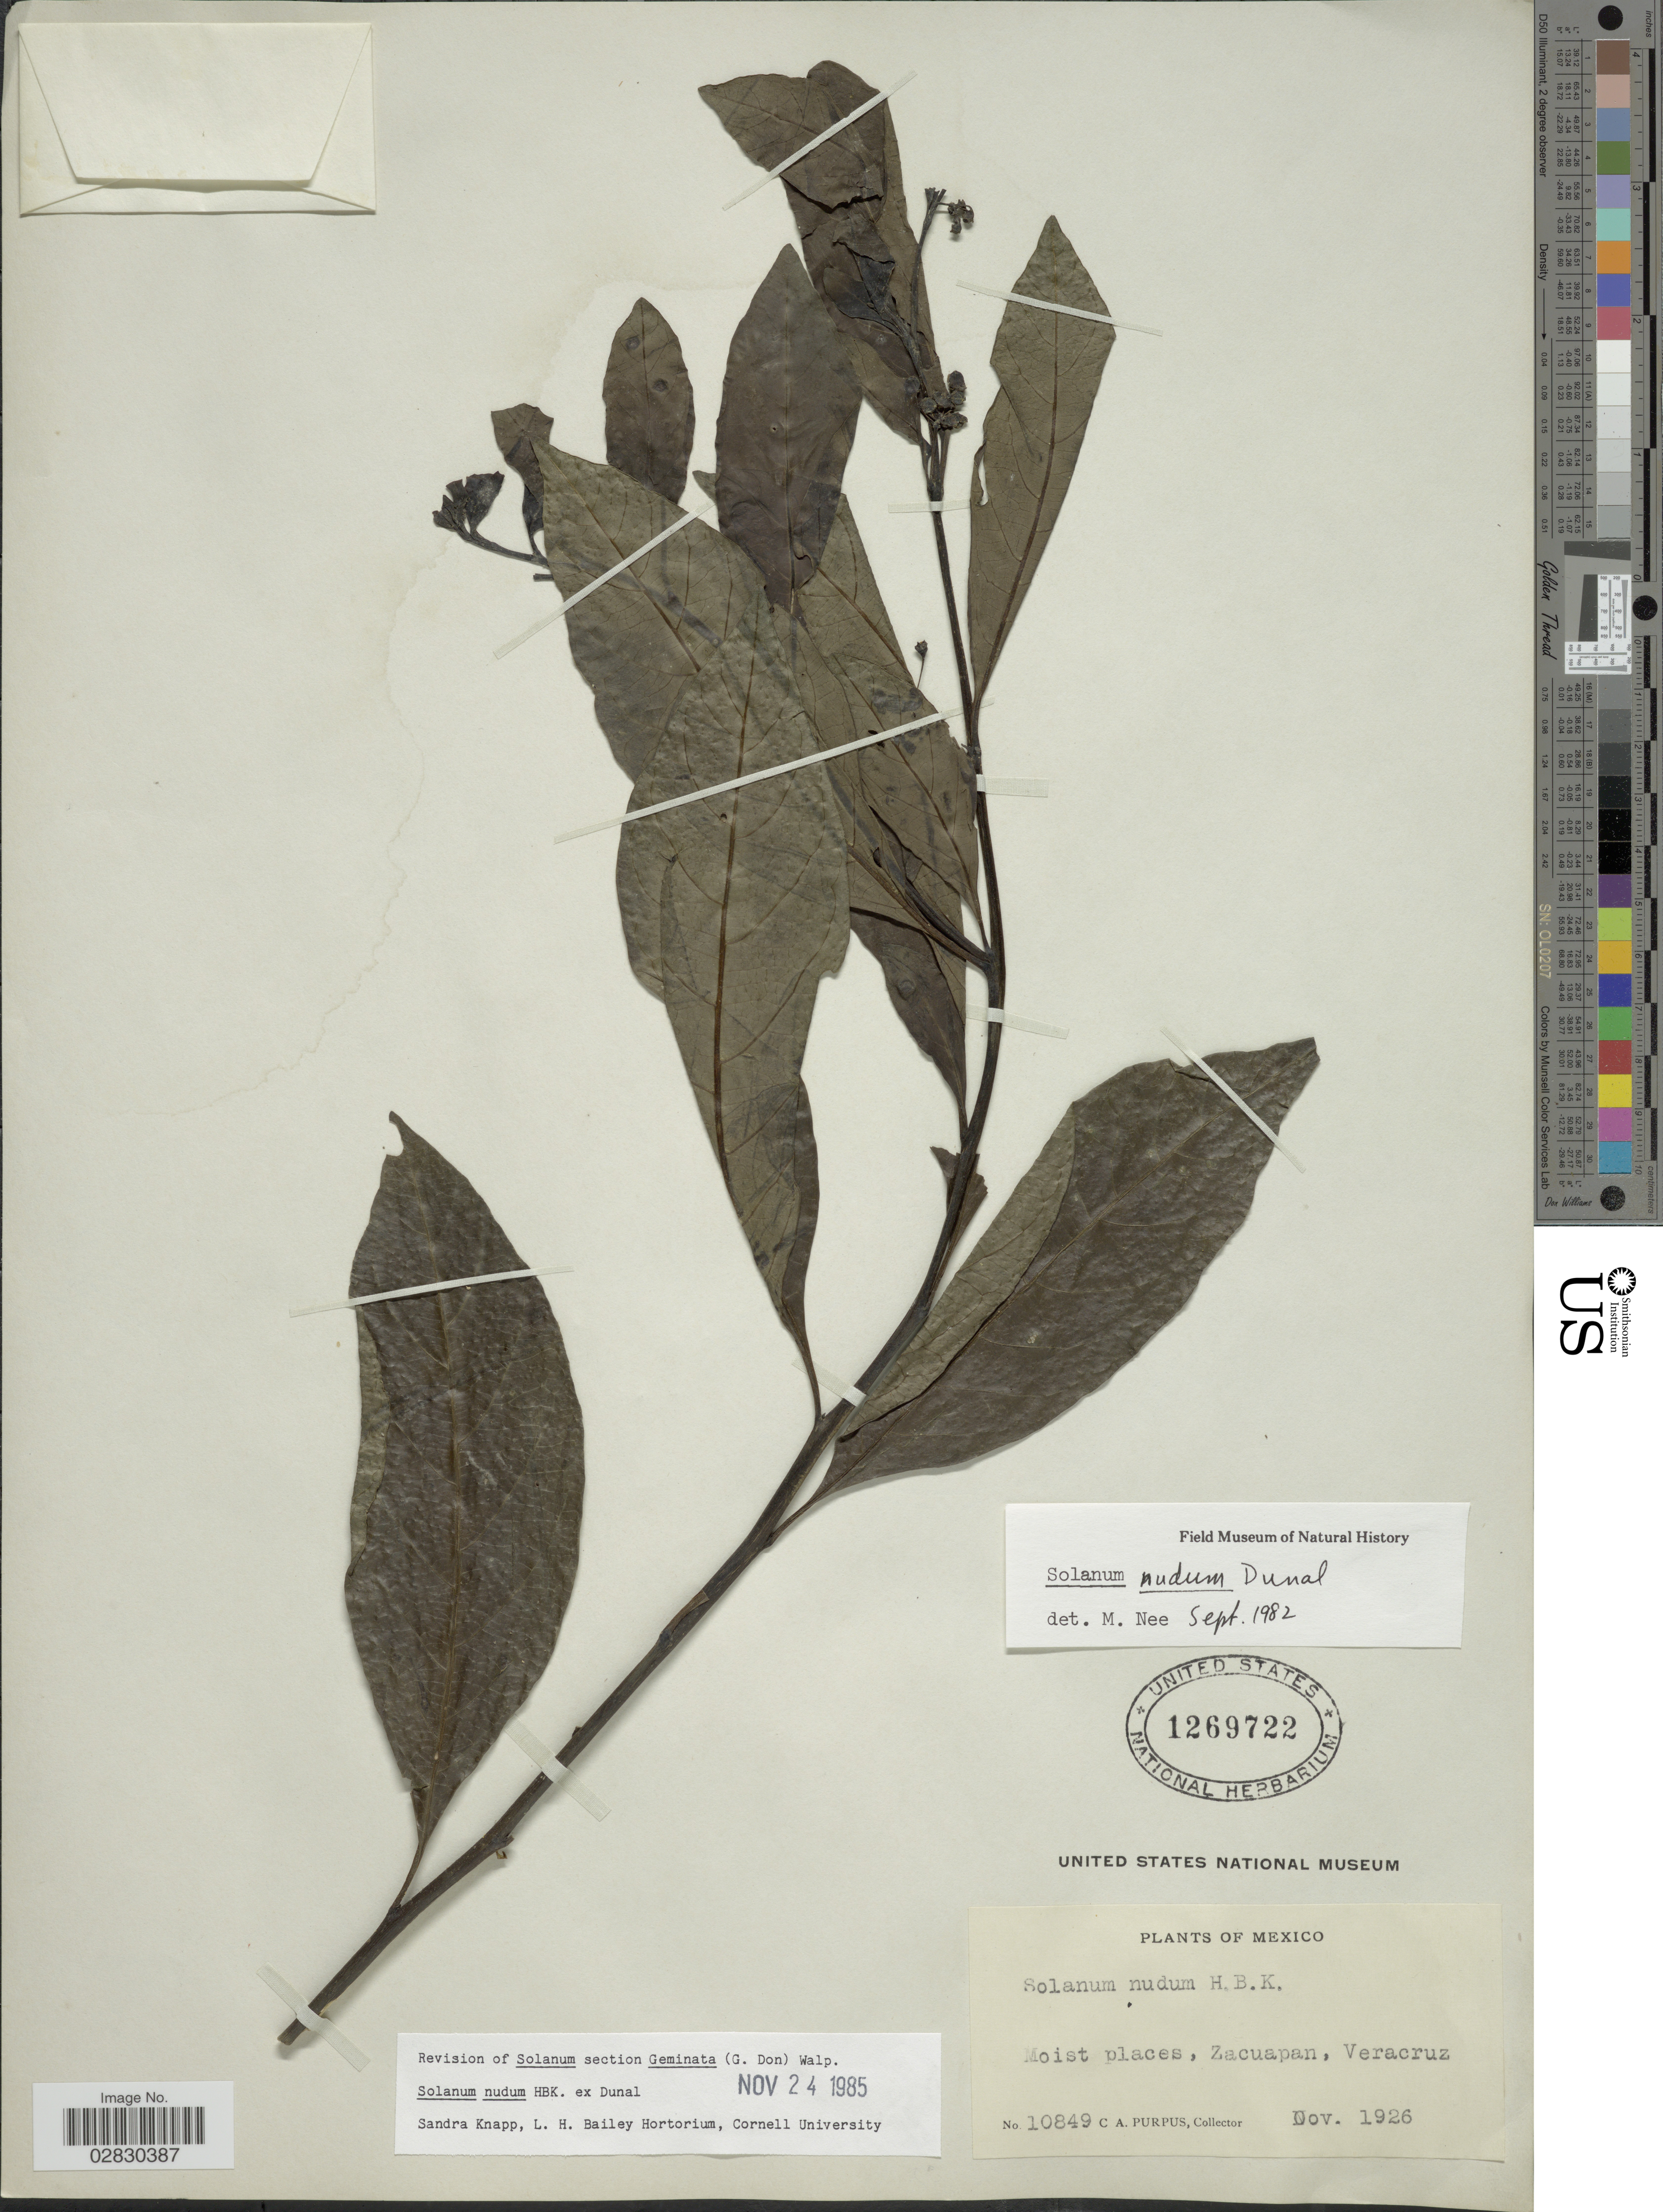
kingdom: Plantae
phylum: Tracheophyta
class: Magnoliopsida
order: Solanales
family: Solanaceae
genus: Solanum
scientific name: Solanum nudum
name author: Humb. & Bonpl. ex Dunal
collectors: C. A. Purpus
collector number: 10849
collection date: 1926-11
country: Mexico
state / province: Veracruz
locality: Zacuapan, Veracruz.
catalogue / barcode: US 1269722